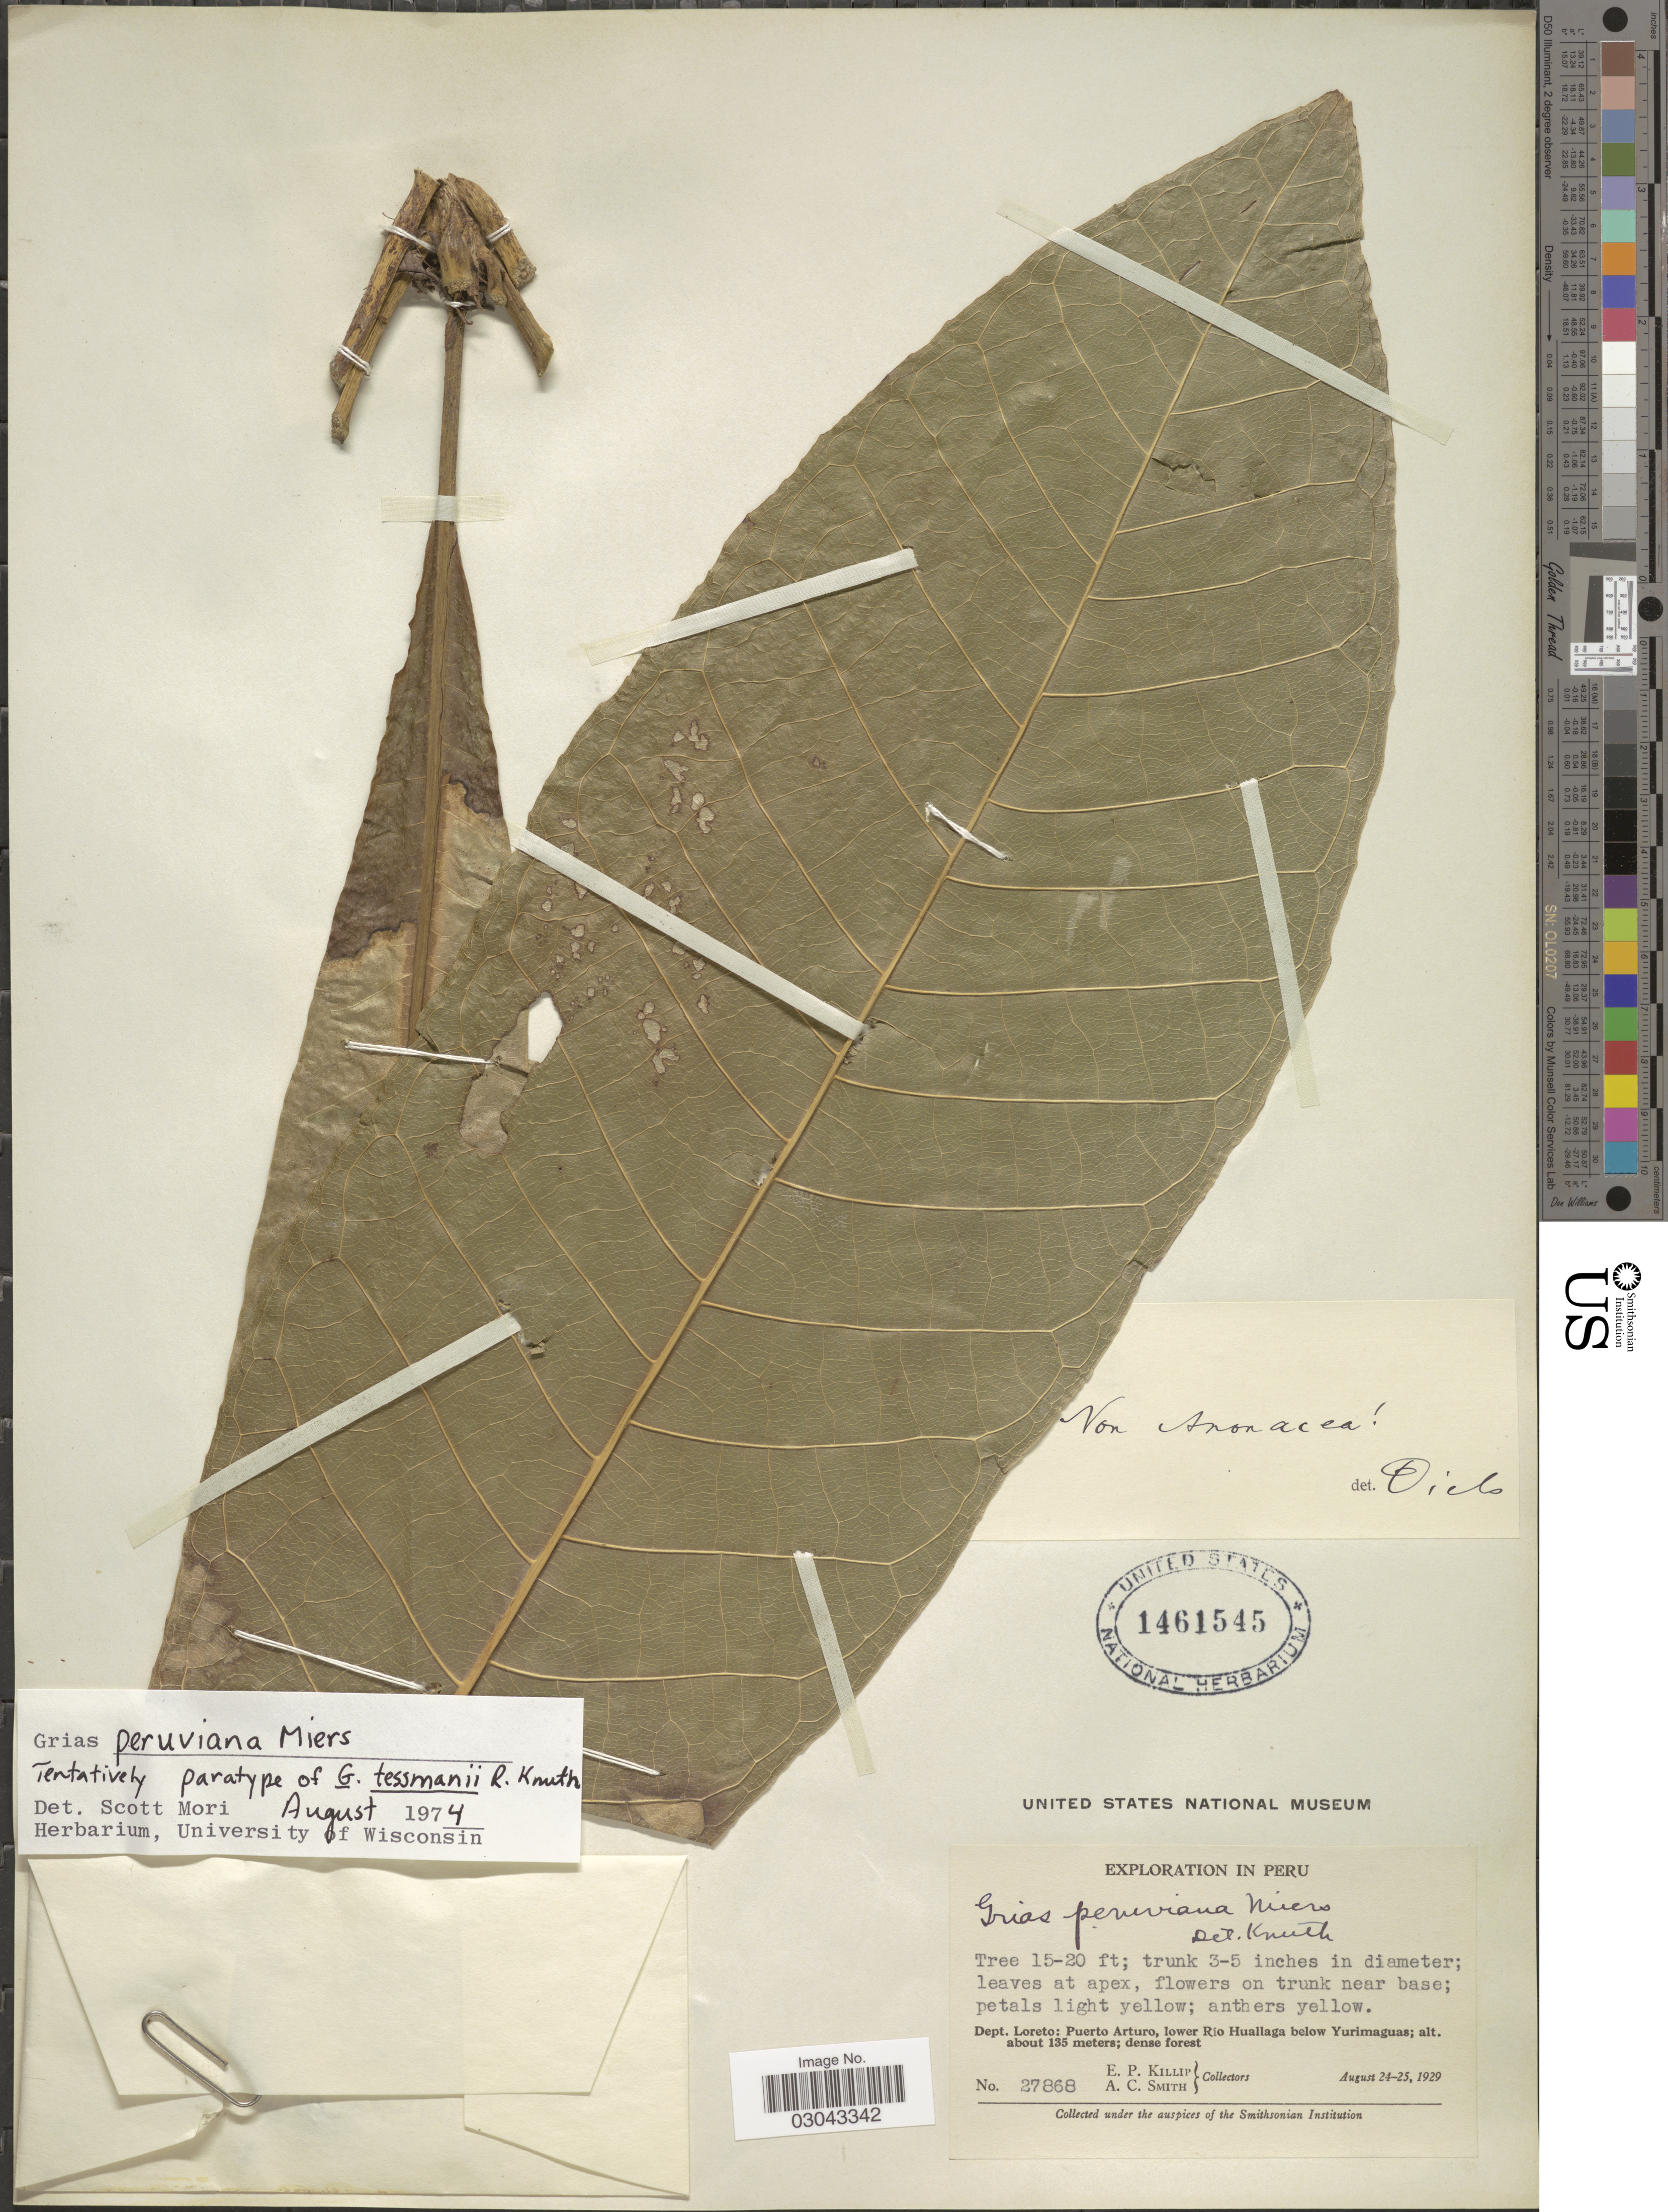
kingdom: Plantae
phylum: Tracheophyta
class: Magnoliopsida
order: Ericales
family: Lecythidaceae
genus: Grias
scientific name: Grias peruviana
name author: Miers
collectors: E. P. Killip & A. C. Smith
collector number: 27868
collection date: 1929-08-24/1929-08-25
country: Peru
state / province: Loreto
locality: Dept. Loreto: Puerto Arturo, lower Río Huallaga below Yurimaguas.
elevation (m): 135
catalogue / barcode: US 1461545